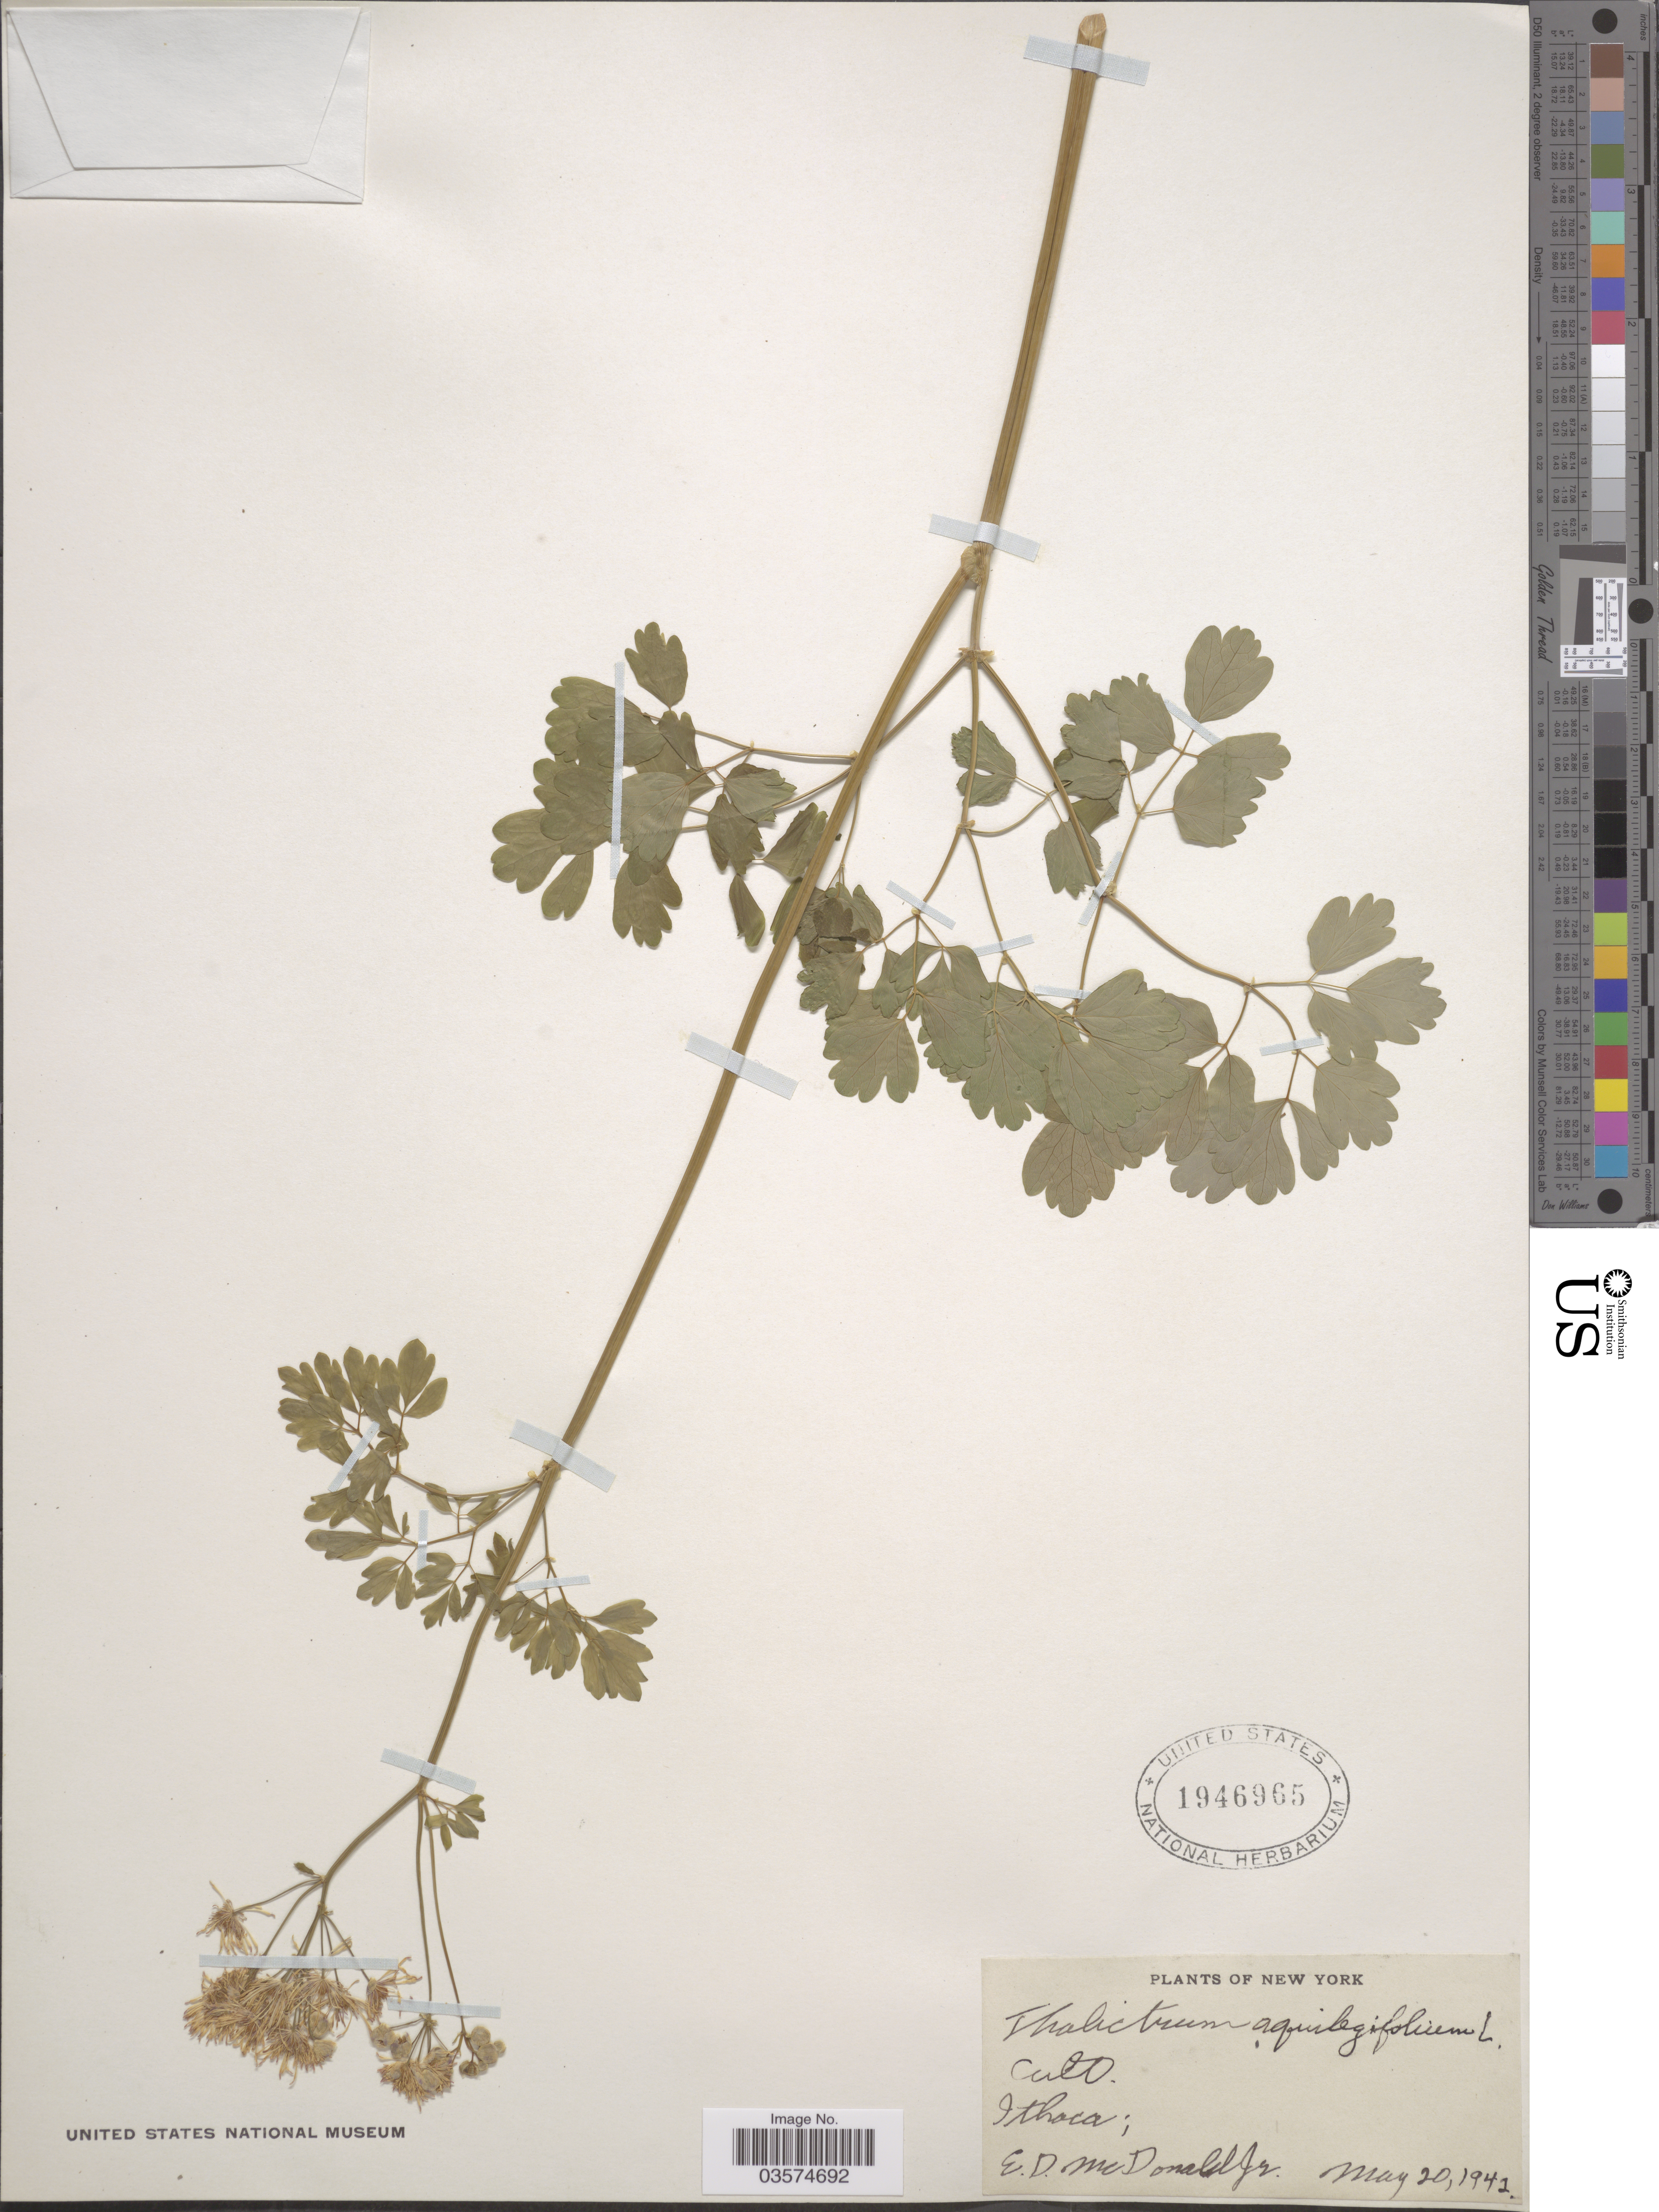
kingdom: Plantae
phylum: Tracheophyta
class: Magnoliopsida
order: Ranunculales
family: Ranunculaceae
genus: Thalictrum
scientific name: Thalictrum sp.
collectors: E. D. McDonald Jr.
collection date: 1942-05-20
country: United States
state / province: New York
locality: Ithaca.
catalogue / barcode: US 1946965